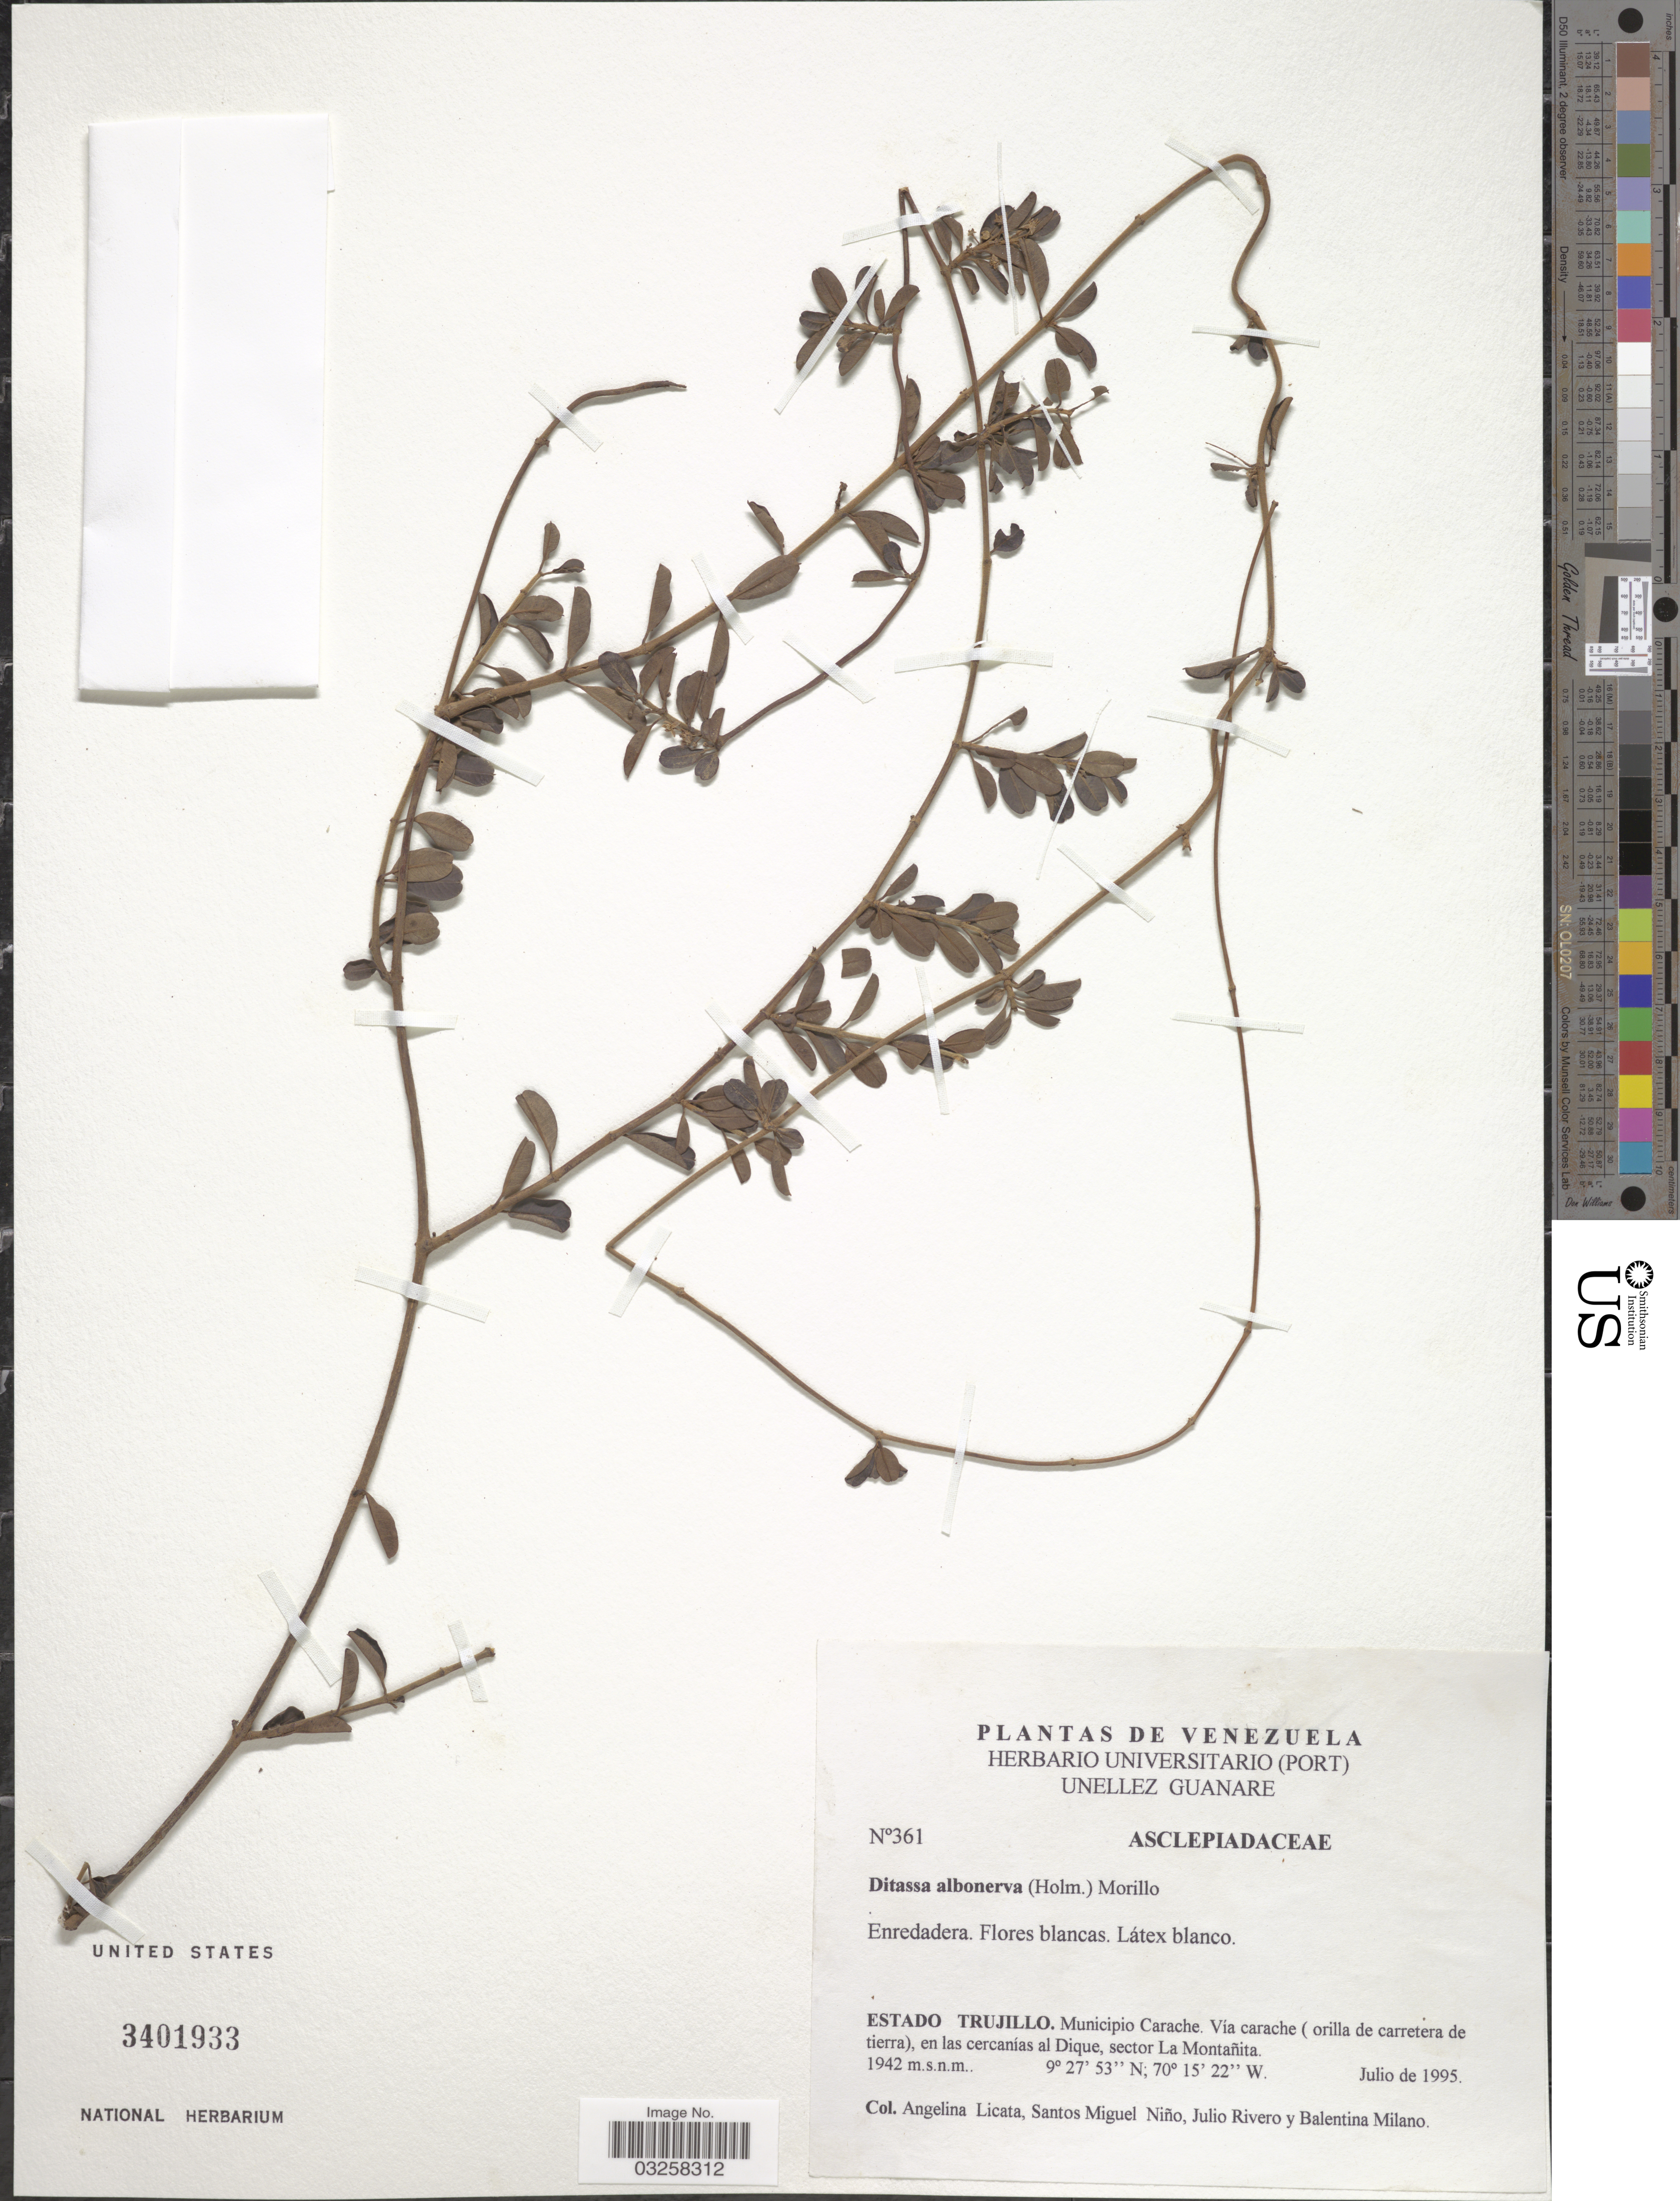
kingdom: Plantae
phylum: Tracheophyta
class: Magnoliopsida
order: Gentianales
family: Apocynaceae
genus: Ditassa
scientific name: Ditassa albonerva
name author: (R.W. Holm) Morillo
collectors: A. Licata, S. M. Niño, J. Rivero & B. Milano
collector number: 361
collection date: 1995-07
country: Venezuela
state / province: Trujillo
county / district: Carache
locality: Vía carache (orilla de carretera de tierra), en las cercanías al Dique, sector La Montañita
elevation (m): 1942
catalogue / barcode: US 3401933